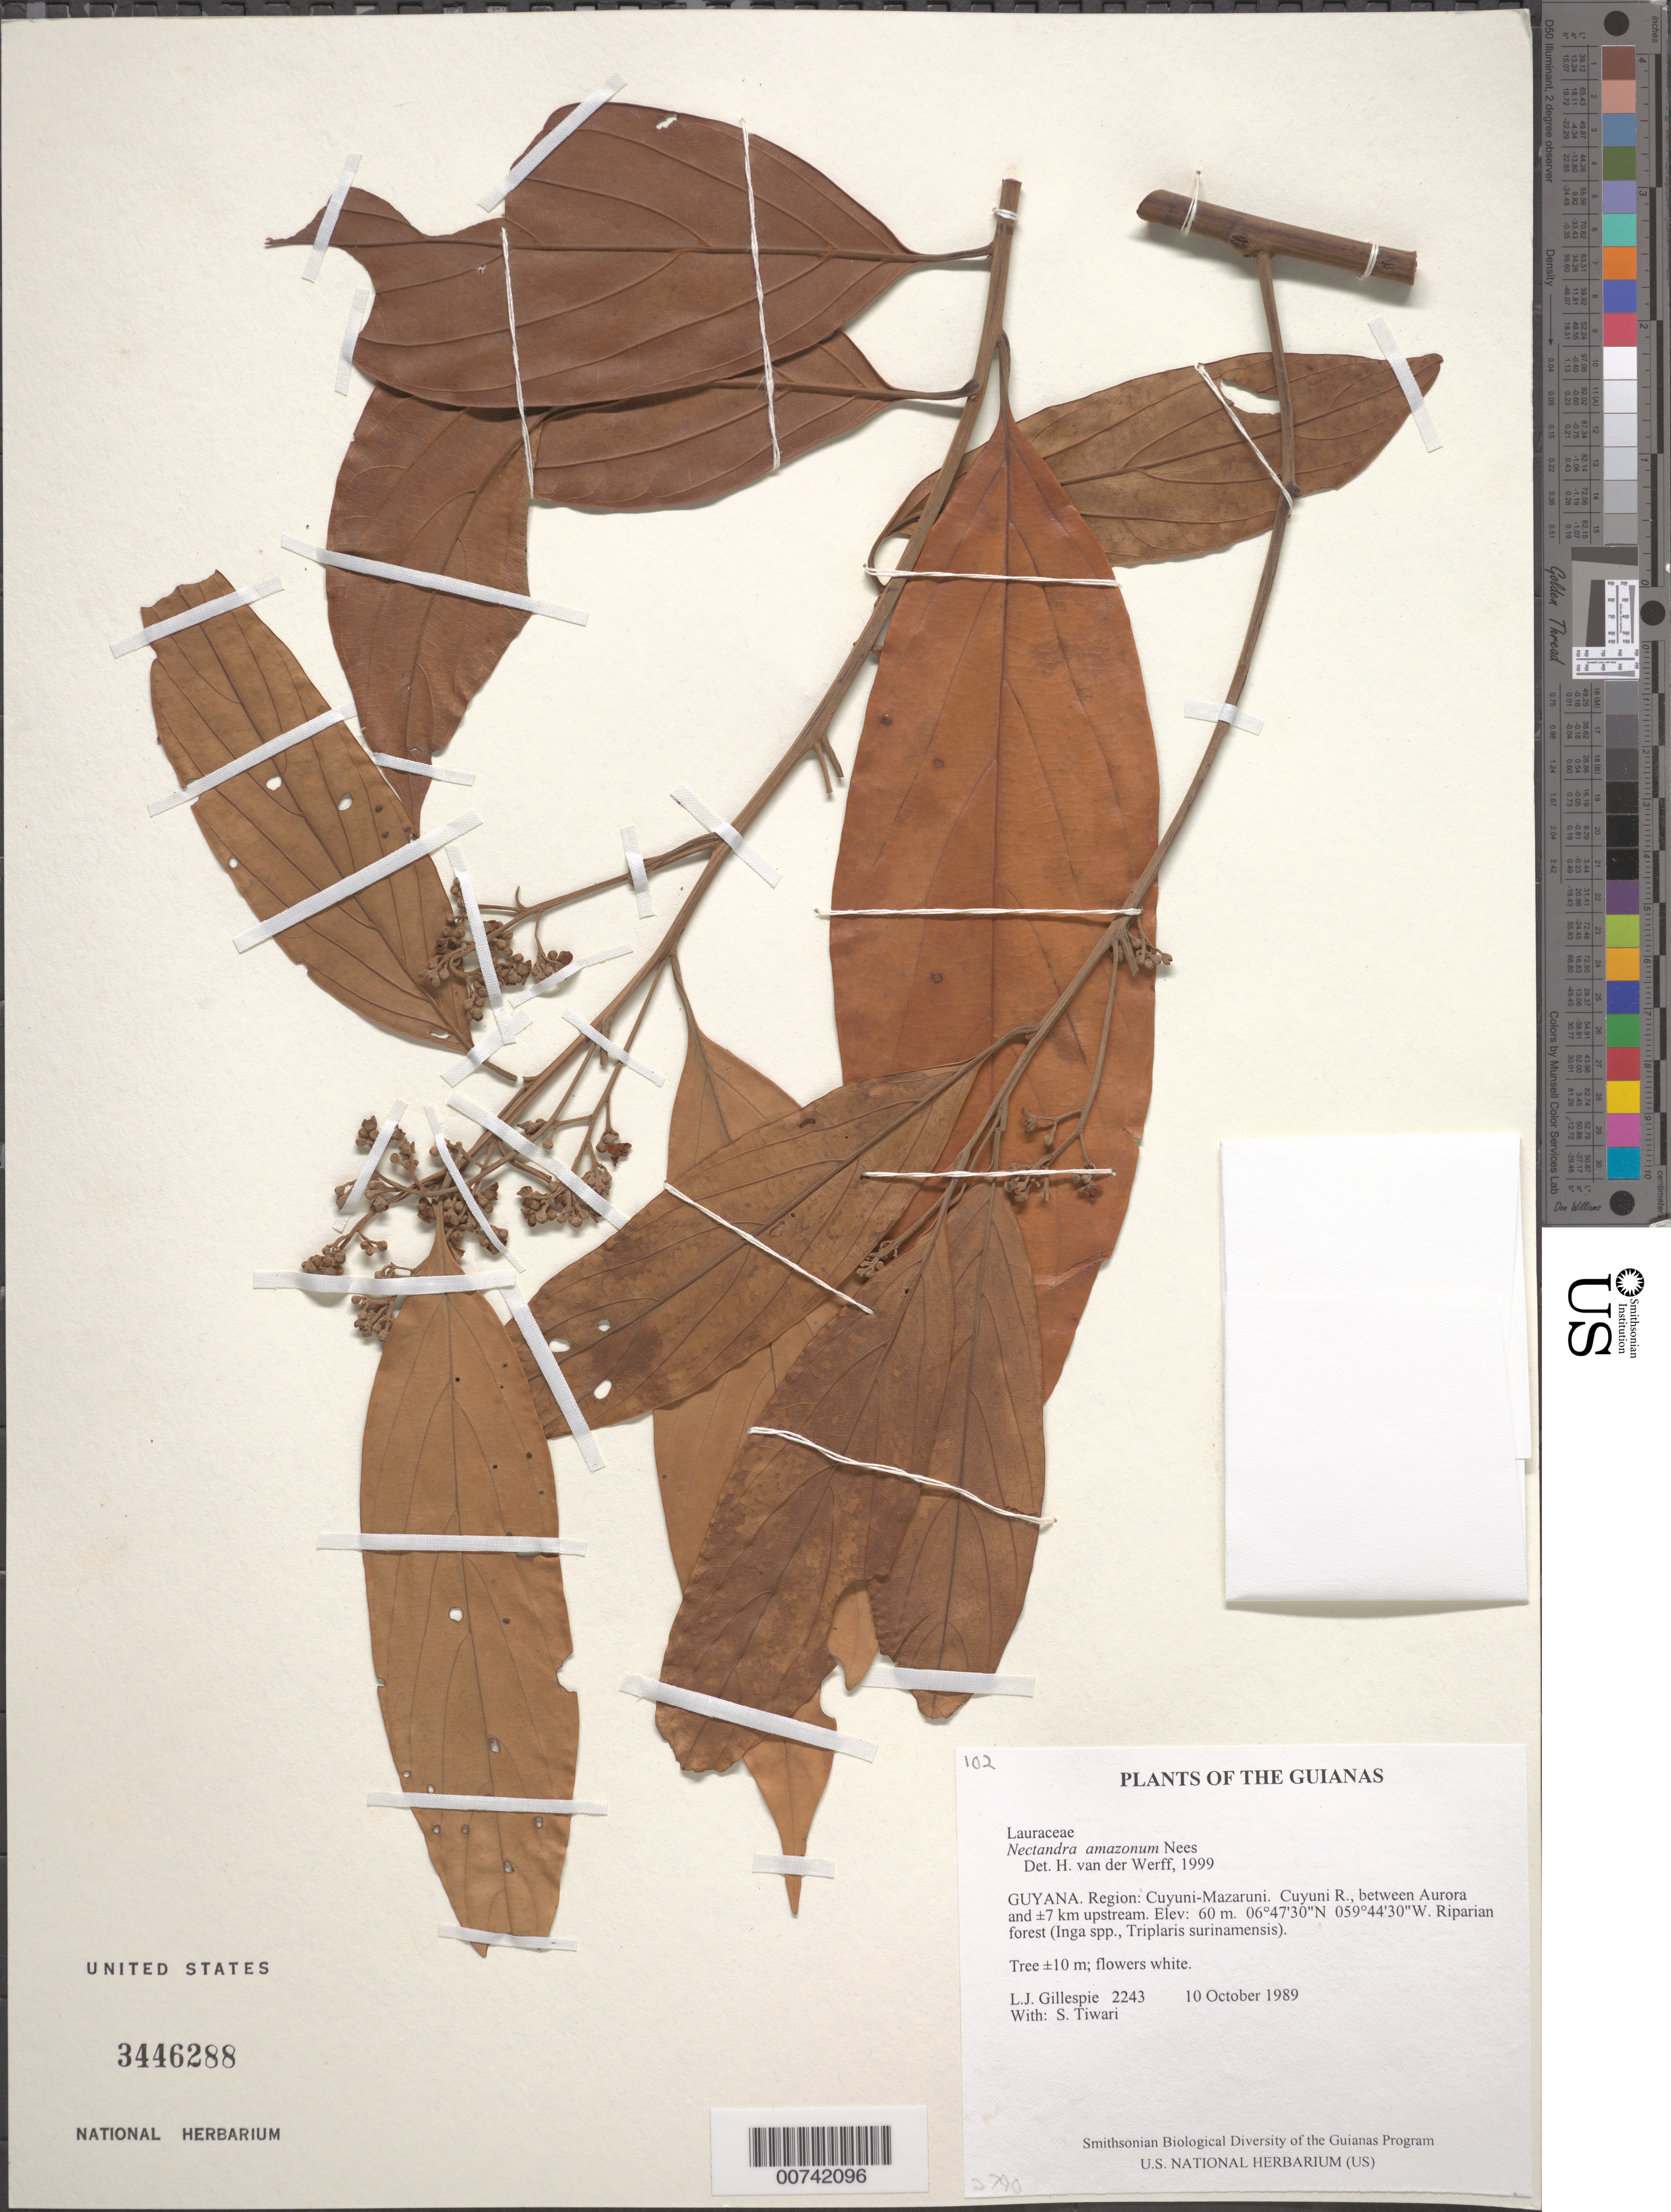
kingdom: Plantae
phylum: Tracheophyta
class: Magnoliopsida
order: Laurales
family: Lauraceae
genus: Nectandra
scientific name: Nectandra amazonum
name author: Nees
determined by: van der Werff, H., (MO), Missouri Botanical Garden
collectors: L. J. Gillespie & S. Tiwari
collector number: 2243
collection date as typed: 10 October 1989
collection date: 1989-10-10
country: Guyana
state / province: Cuyuni-Mazaruni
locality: Cuyuni R., between Aurora and ±7 km upstream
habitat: Riparian forest (Inga spp., Triplaris surinamensis)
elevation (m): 60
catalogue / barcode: US 3446288